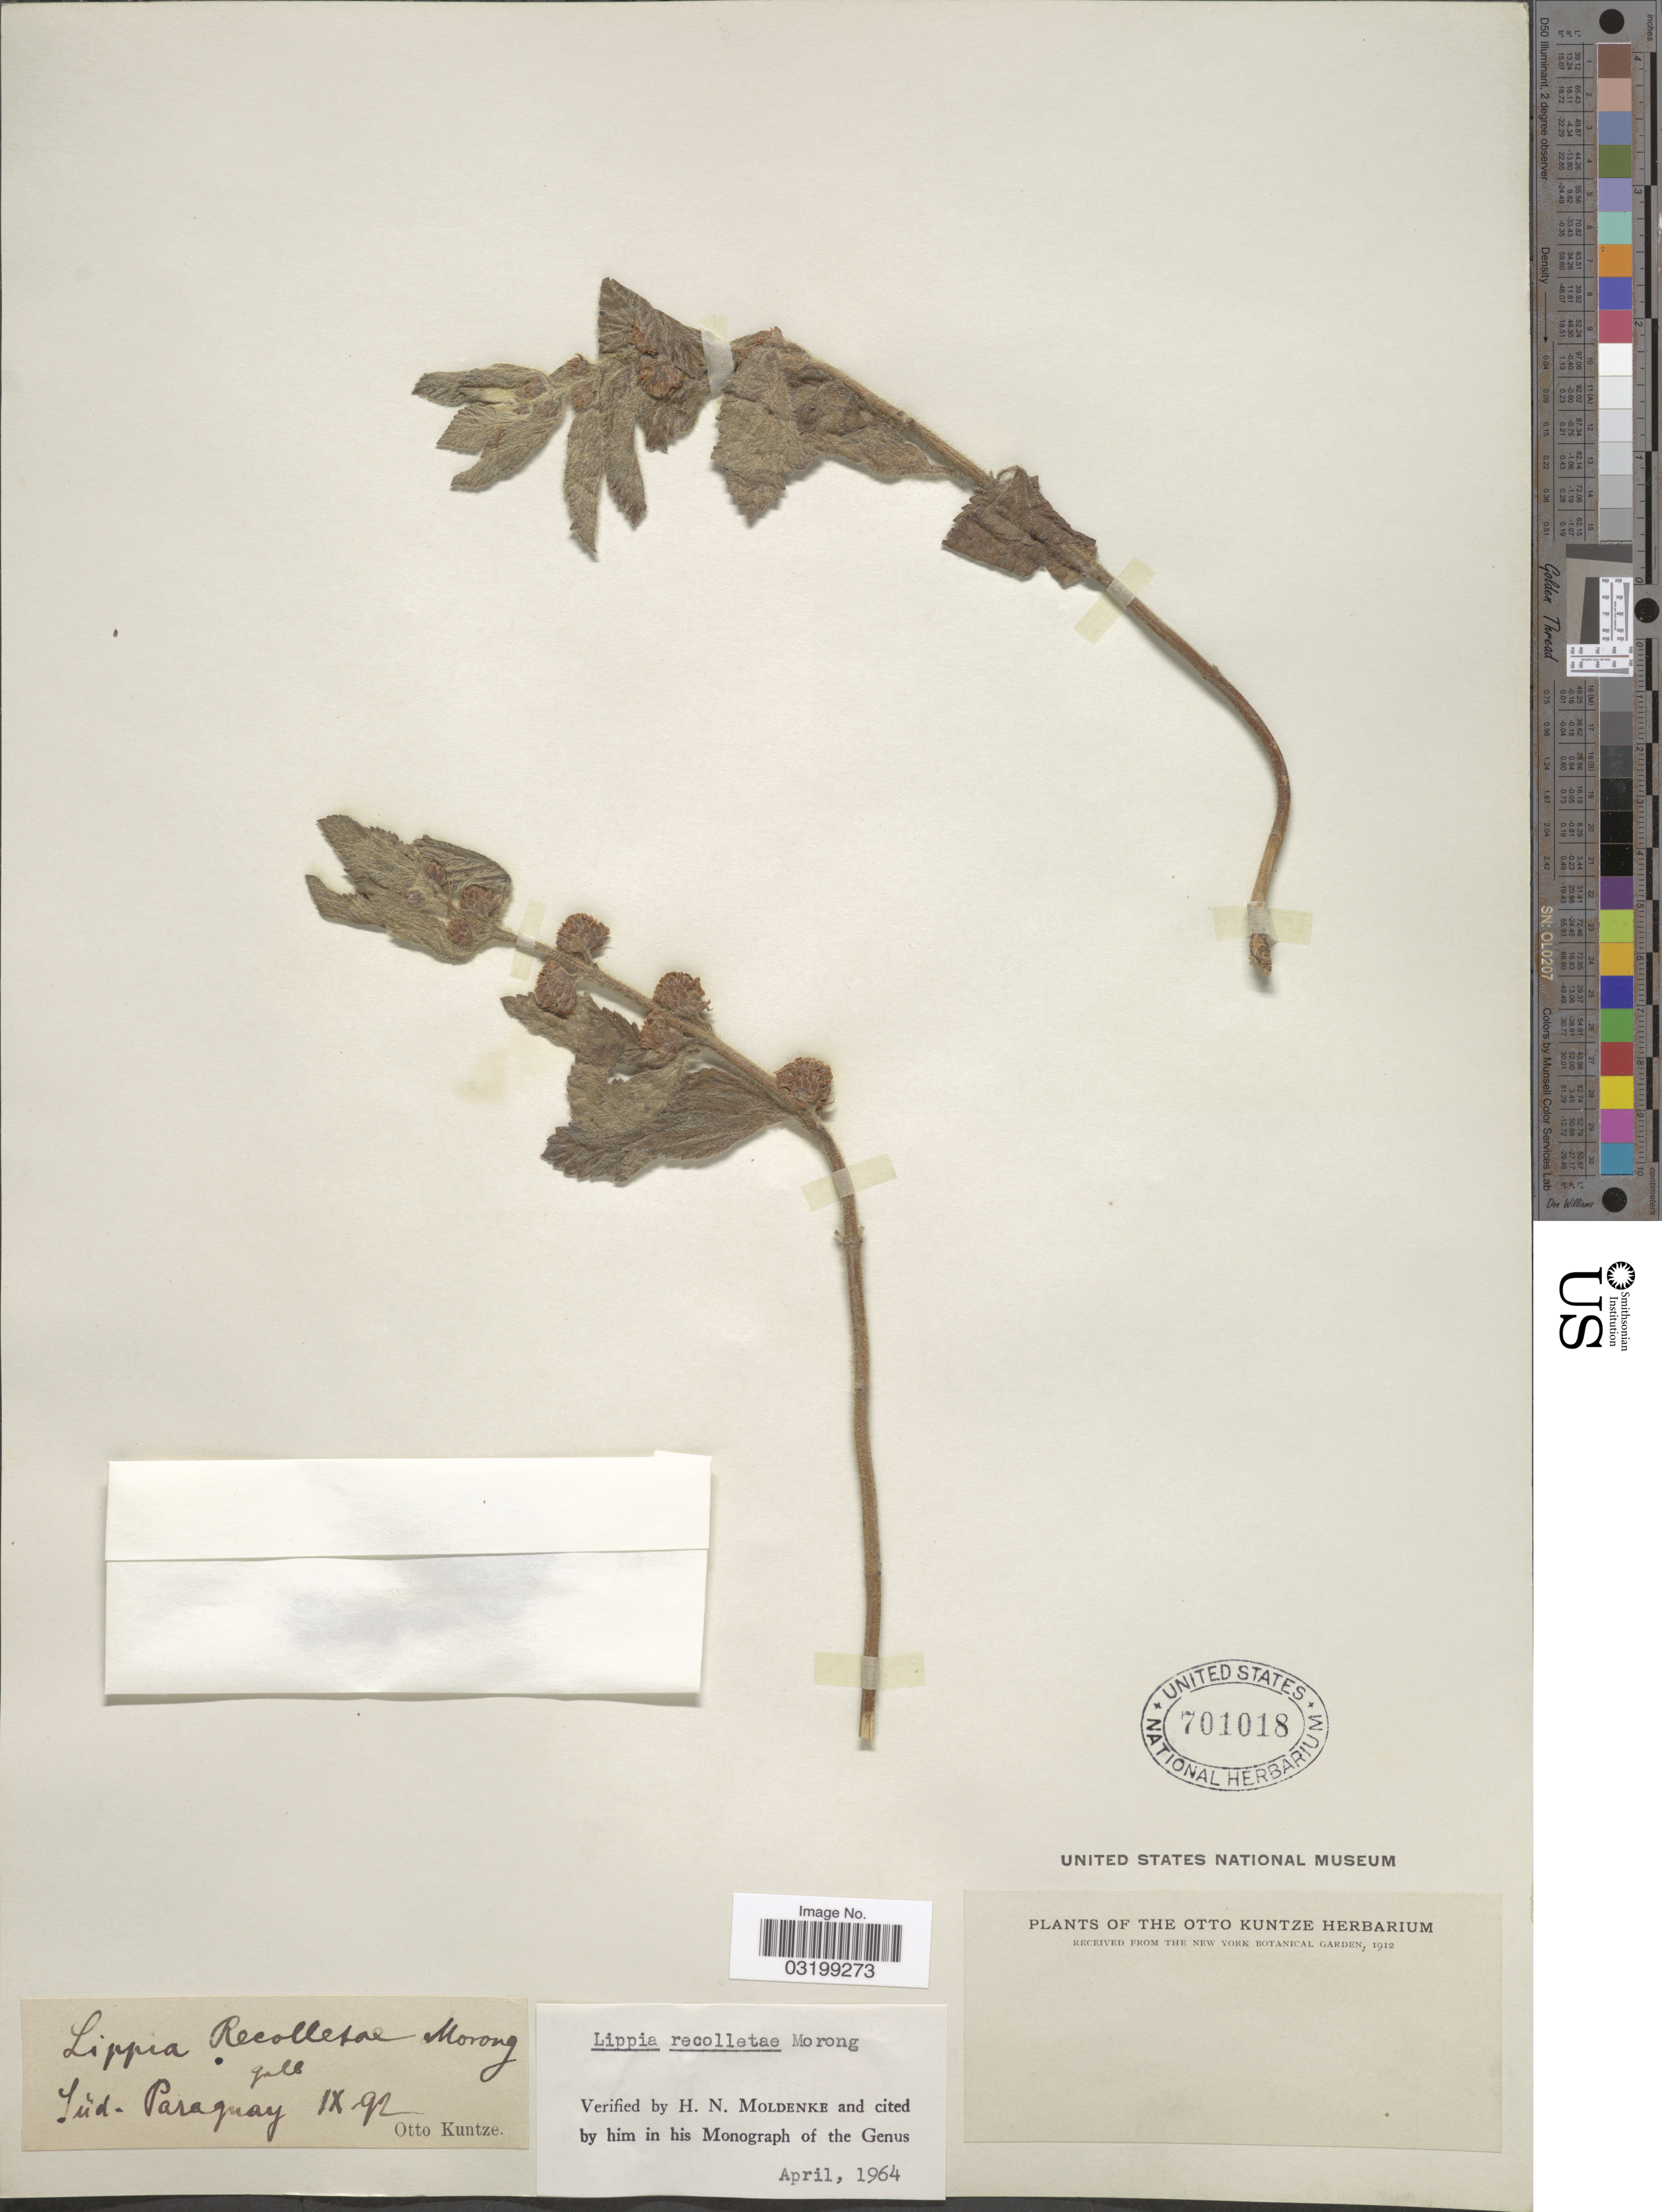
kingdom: Plantae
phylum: Tracheophyta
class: Magnoliopsida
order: Lamiales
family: Verbenaceae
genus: Lippia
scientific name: Lippia recolletae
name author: Morong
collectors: C.E.O. Kuntze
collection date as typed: Transcribed d/m/y: /9/92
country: Paraguay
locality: Süd-Paraguay.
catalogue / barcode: US 701018